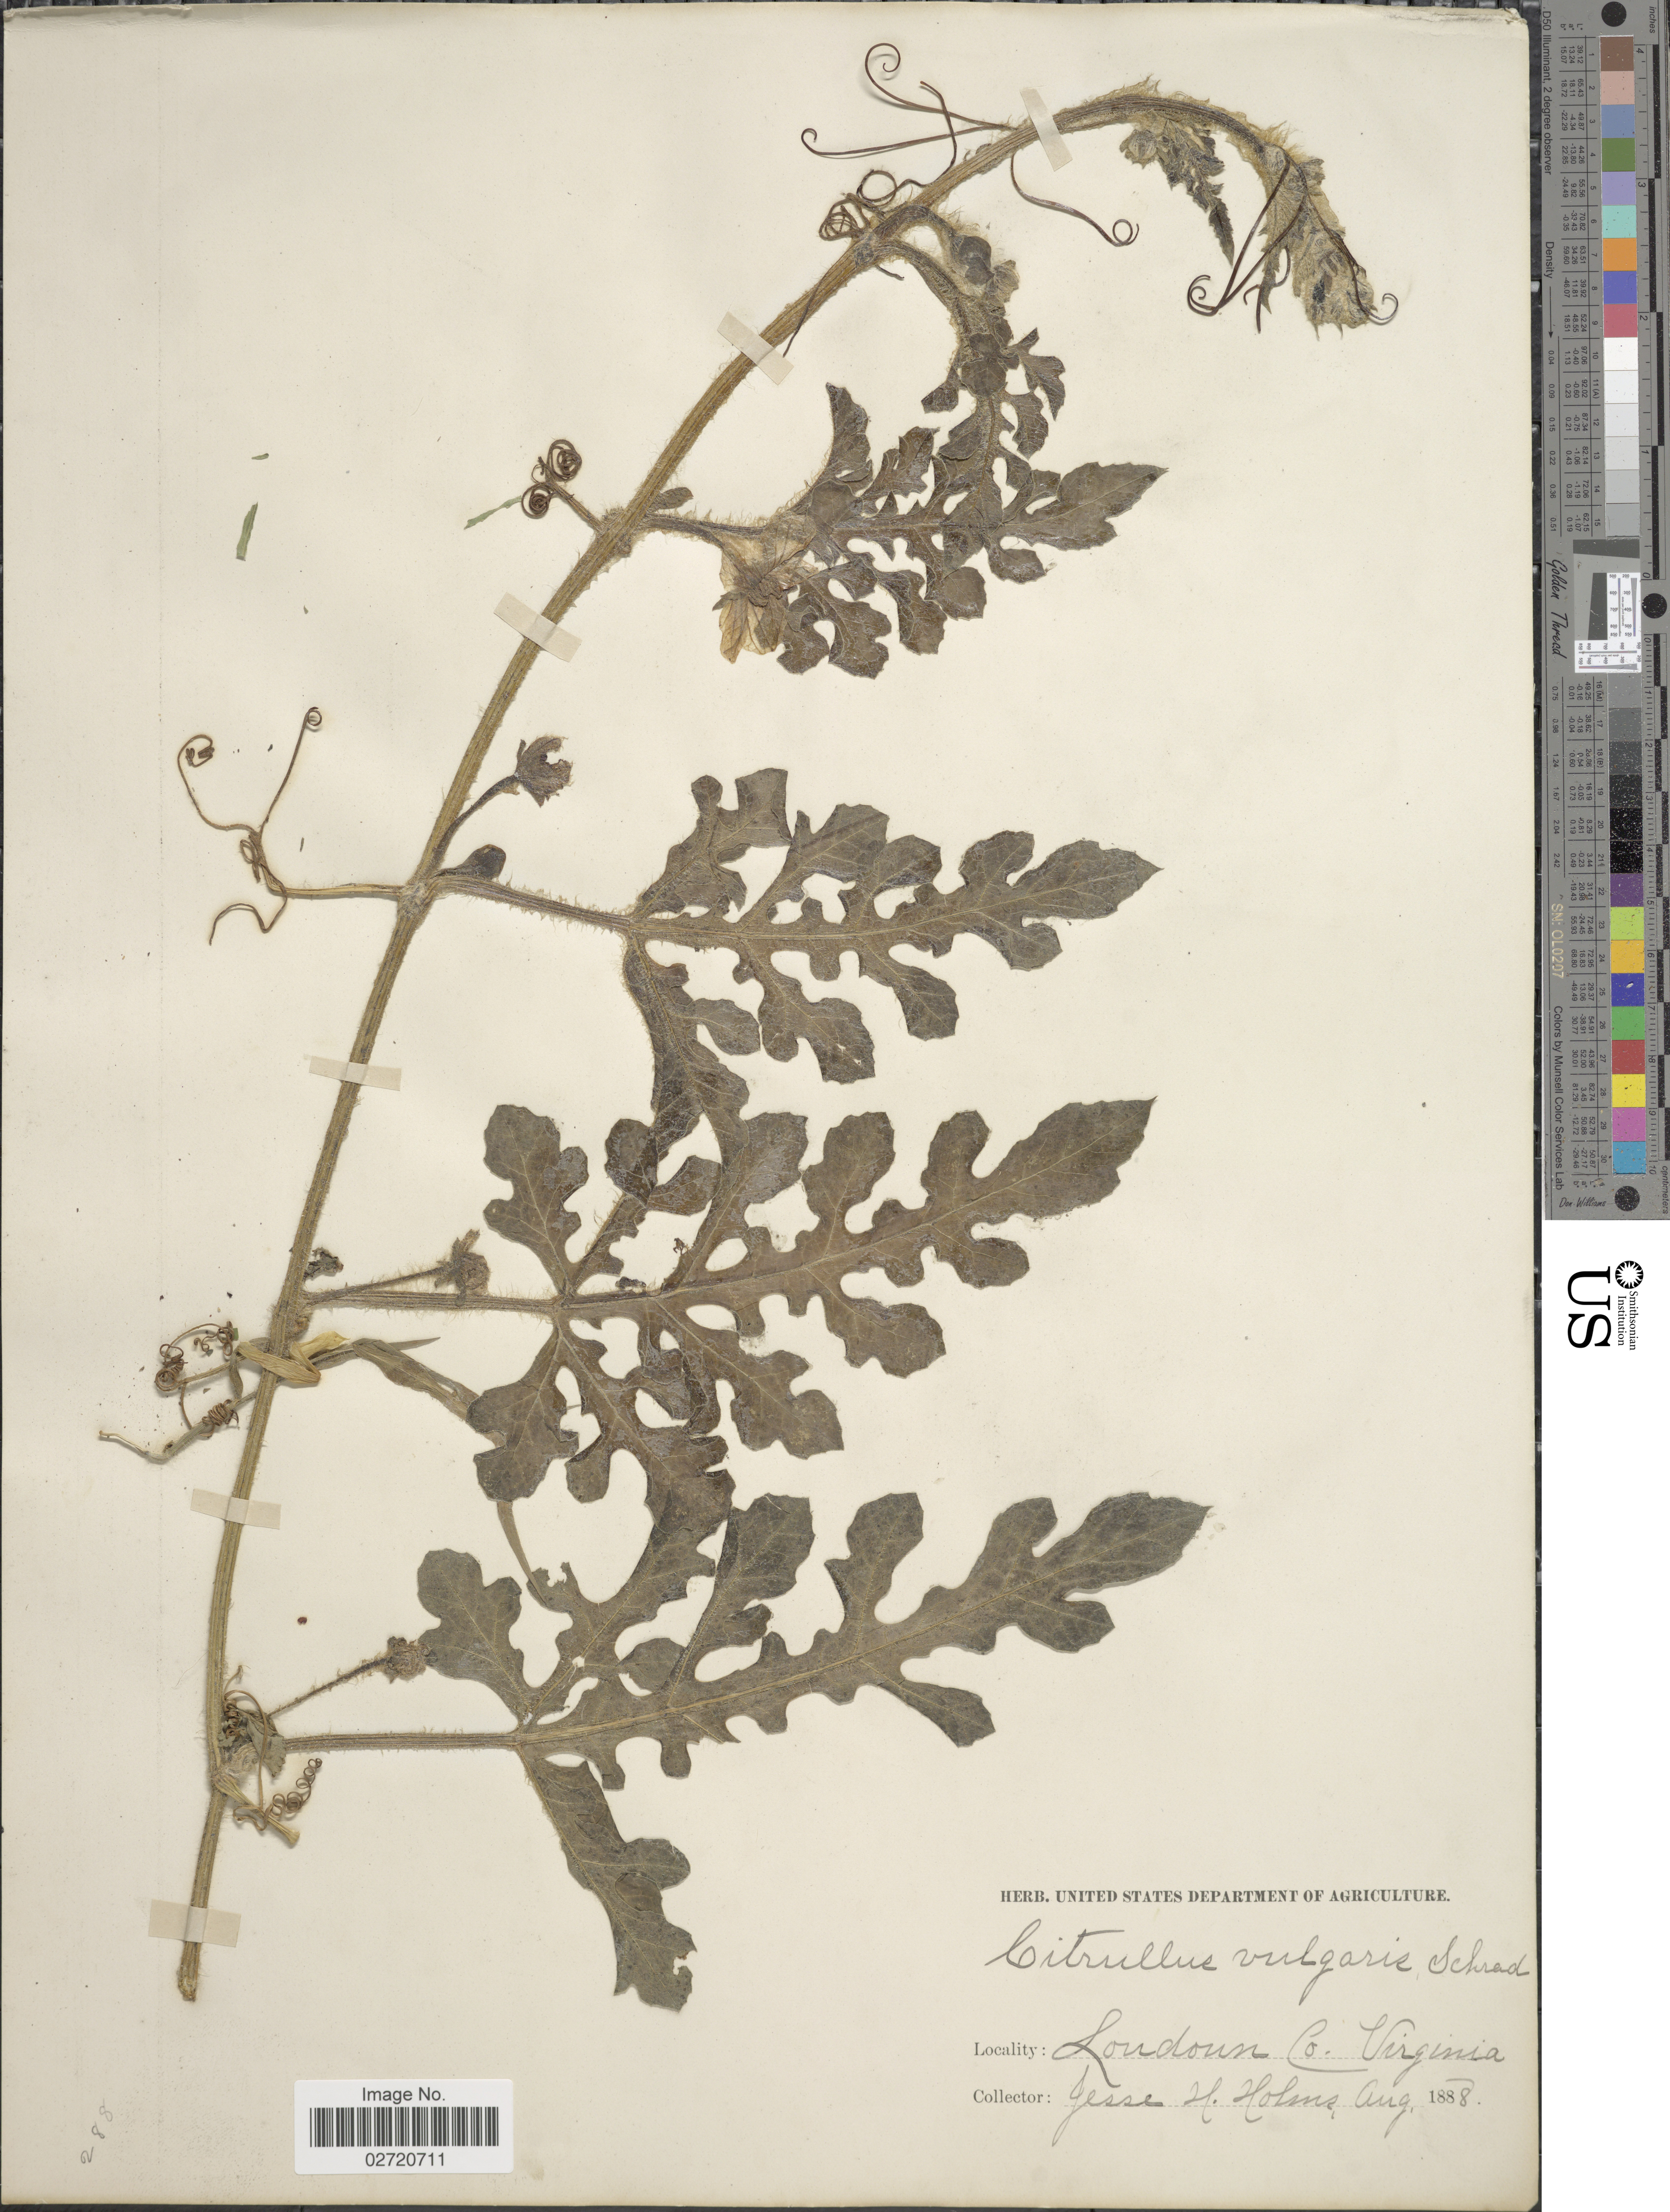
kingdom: Plantae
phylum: Tracheophyta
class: Magnoliopsida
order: Cucurbitales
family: Cucurbitaceae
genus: Citrullus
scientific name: Citrullus lanatus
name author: (Thunb.) Matsum. & Nakai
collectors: J. H. Holms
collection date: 1888-08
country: United States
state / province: Virginia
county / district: Loudoun